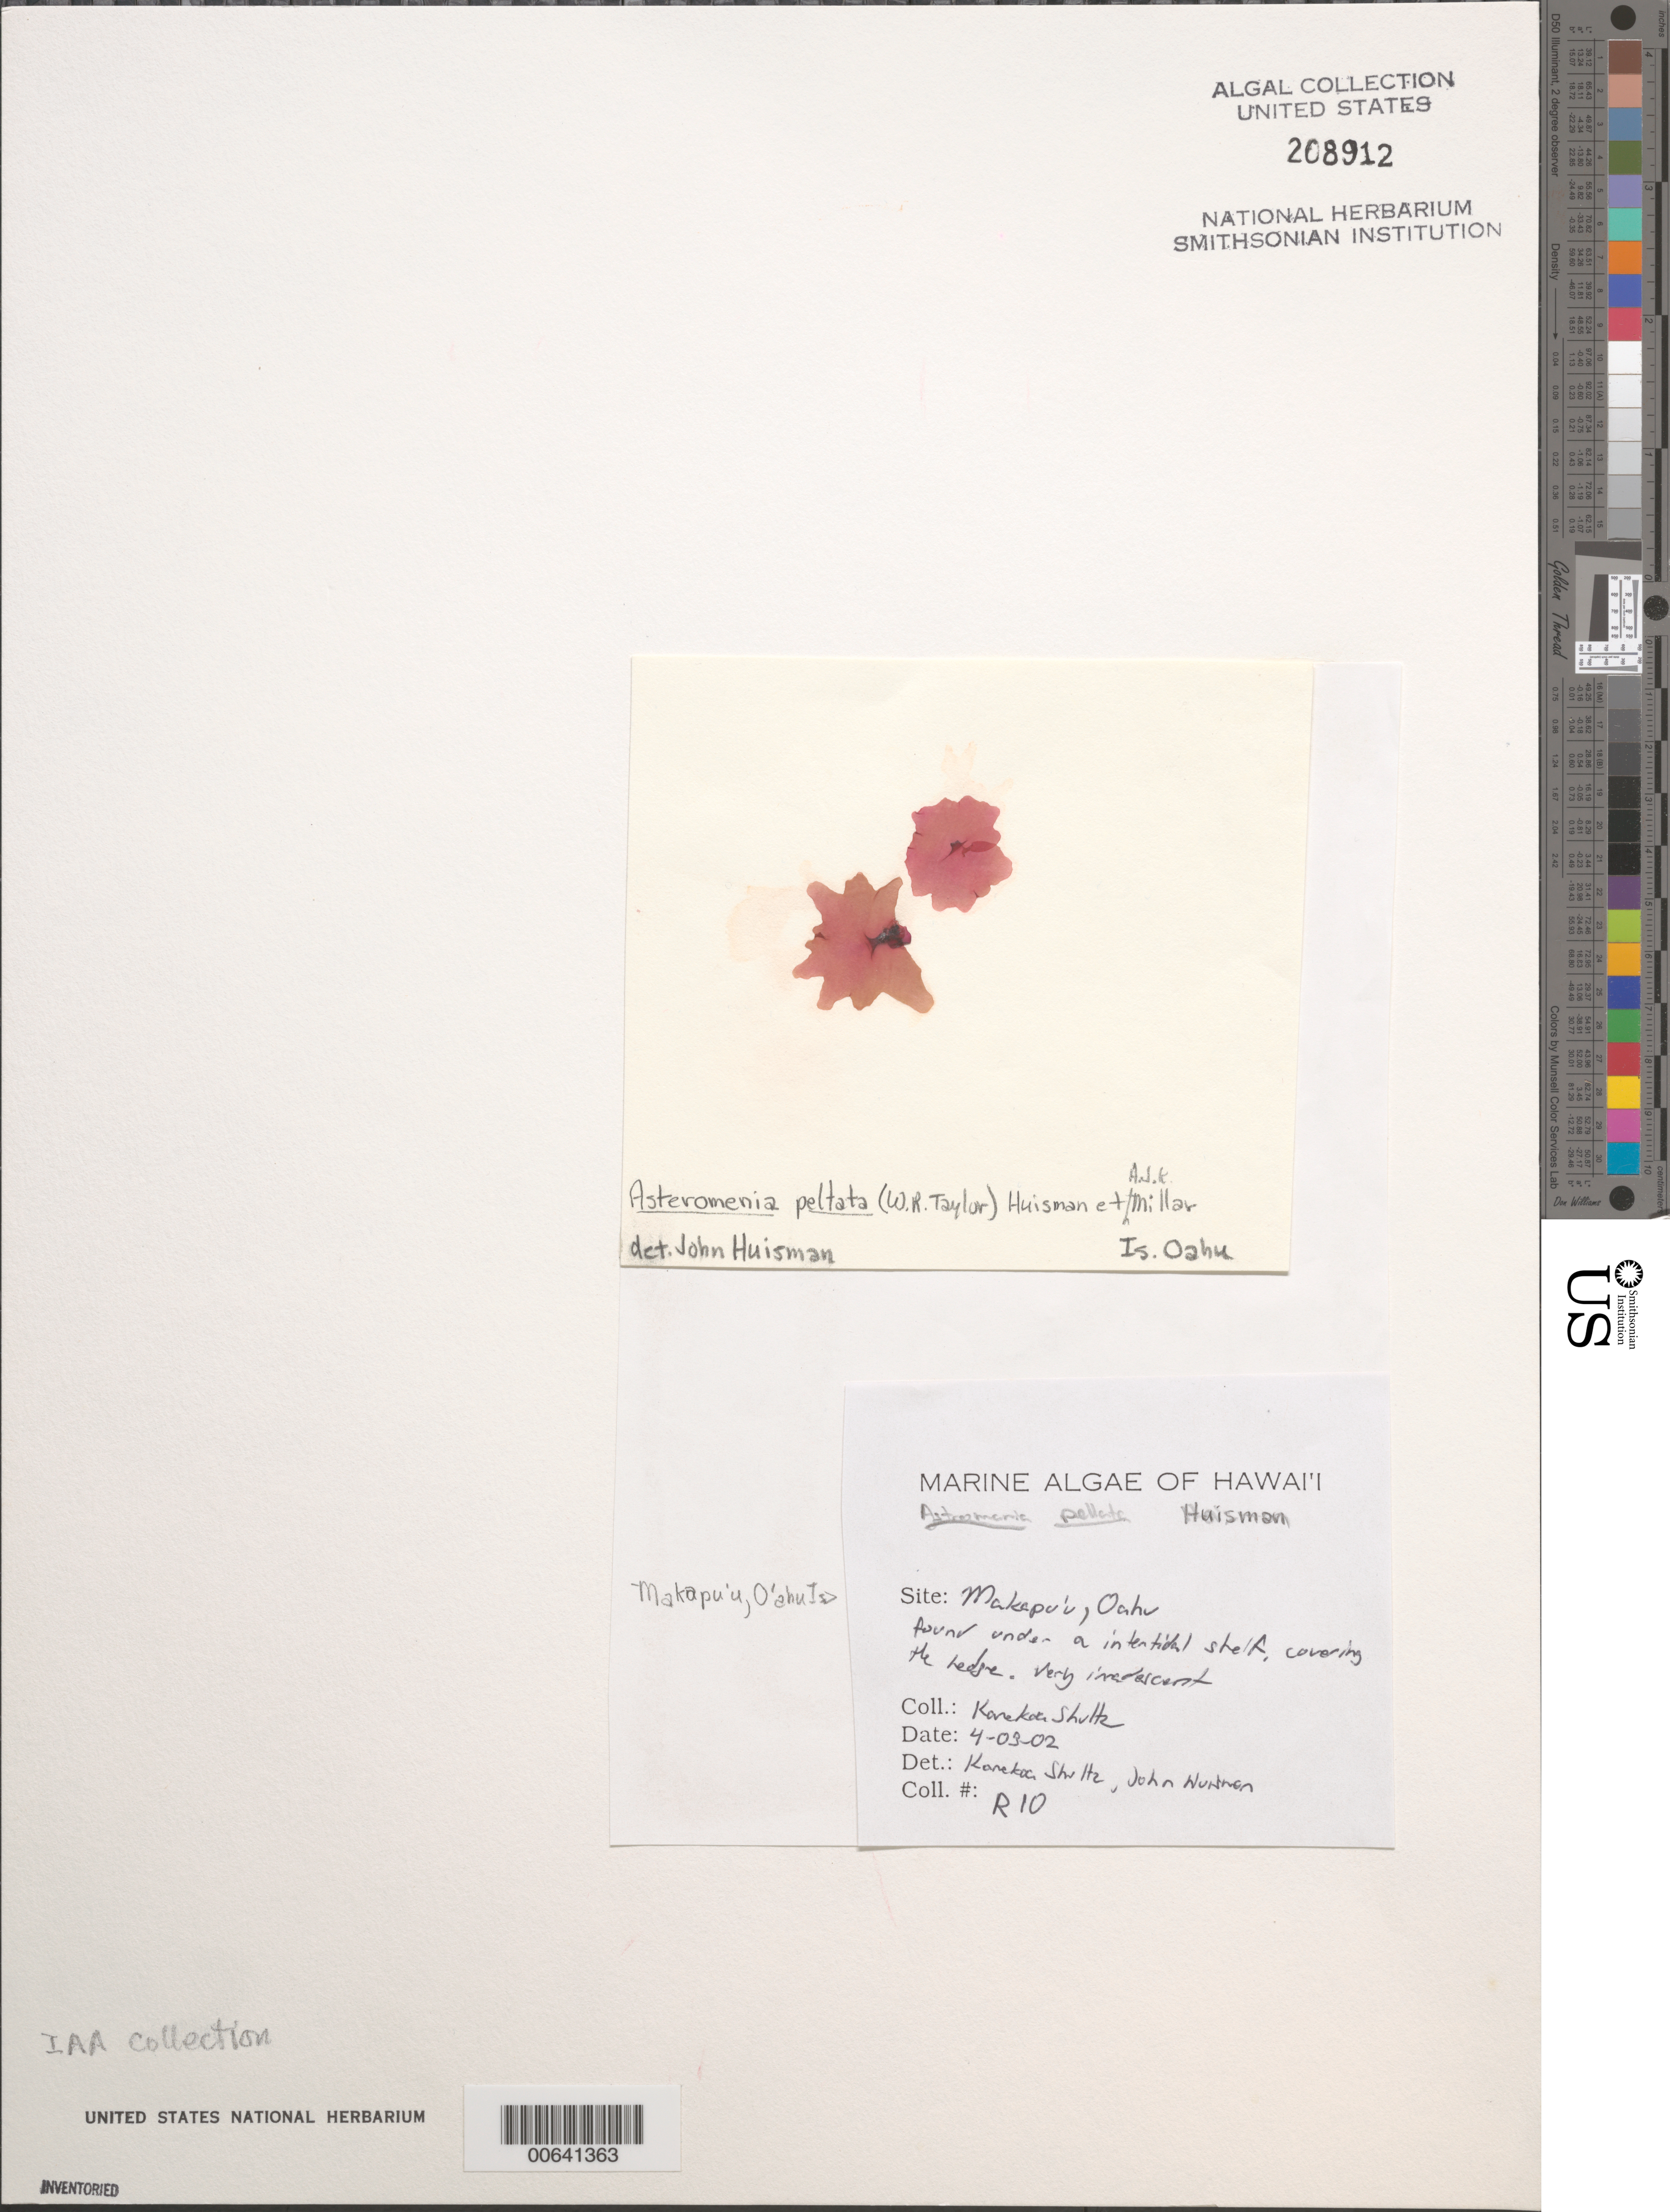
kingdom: Plantae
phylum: Rhodophyta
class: Florideophyceae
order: Rhodymeniales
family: Hymenocladiaceae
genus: Asteromenia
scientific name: Asteromenia peltata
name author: (W.R. Taylor) Huisman & A.J.K. Millar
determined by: Huisman, J. M.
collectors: K. Shultz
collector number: R10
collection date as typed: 03 Apr 2002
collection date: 2002-04-03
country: United States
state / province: Hawaii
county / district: Honolulu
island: Oahu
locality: Makapu'u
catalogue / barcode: US 208912